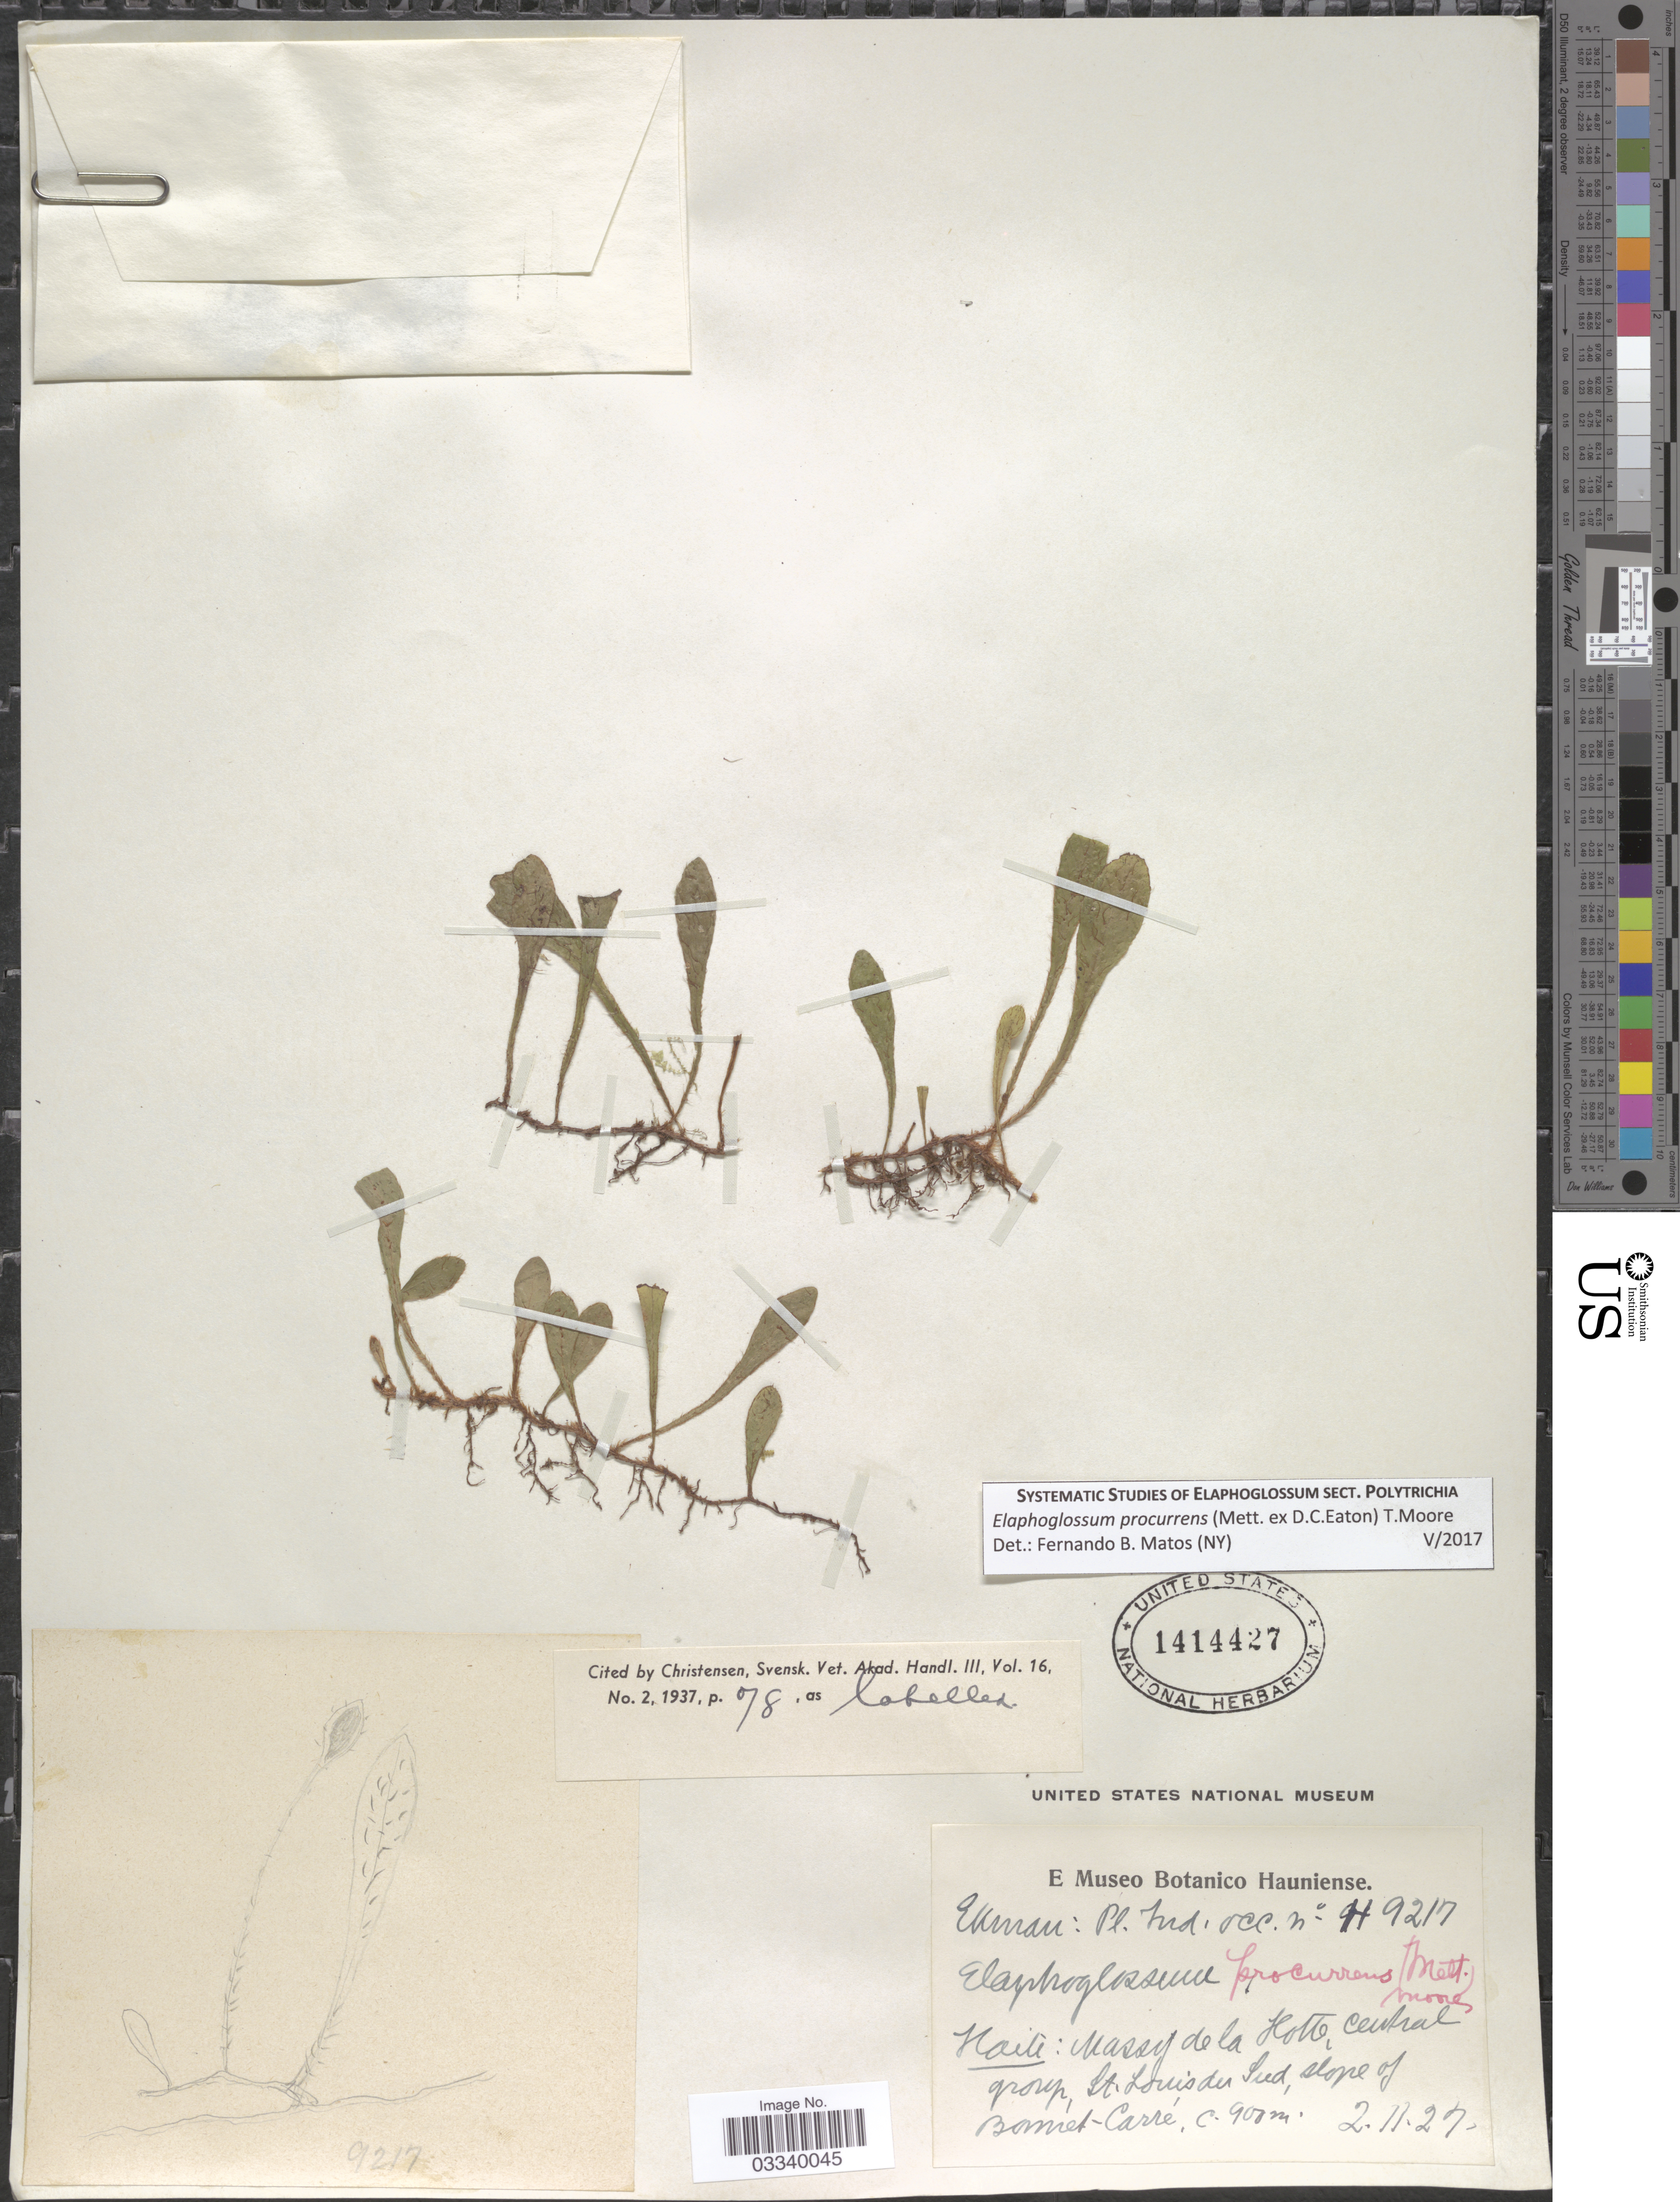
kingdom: Plantae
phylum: Tracheophyta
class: Polypodiopsida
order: Polypodiales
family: Dryopteridaceae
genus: Elaphoglossum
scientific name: Elaphoglossum procurrens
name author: (Mett. ex D.C. Eaton) T. Moore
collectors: -. Ekman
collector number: H9217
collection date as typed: Transcribed d/m/y: 2/11/27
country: Haiti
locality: Massif de la Hotte, central group, St. Louis des Sud, slope of Bonnet-Carré.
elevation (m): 900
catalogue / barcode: US 1414427